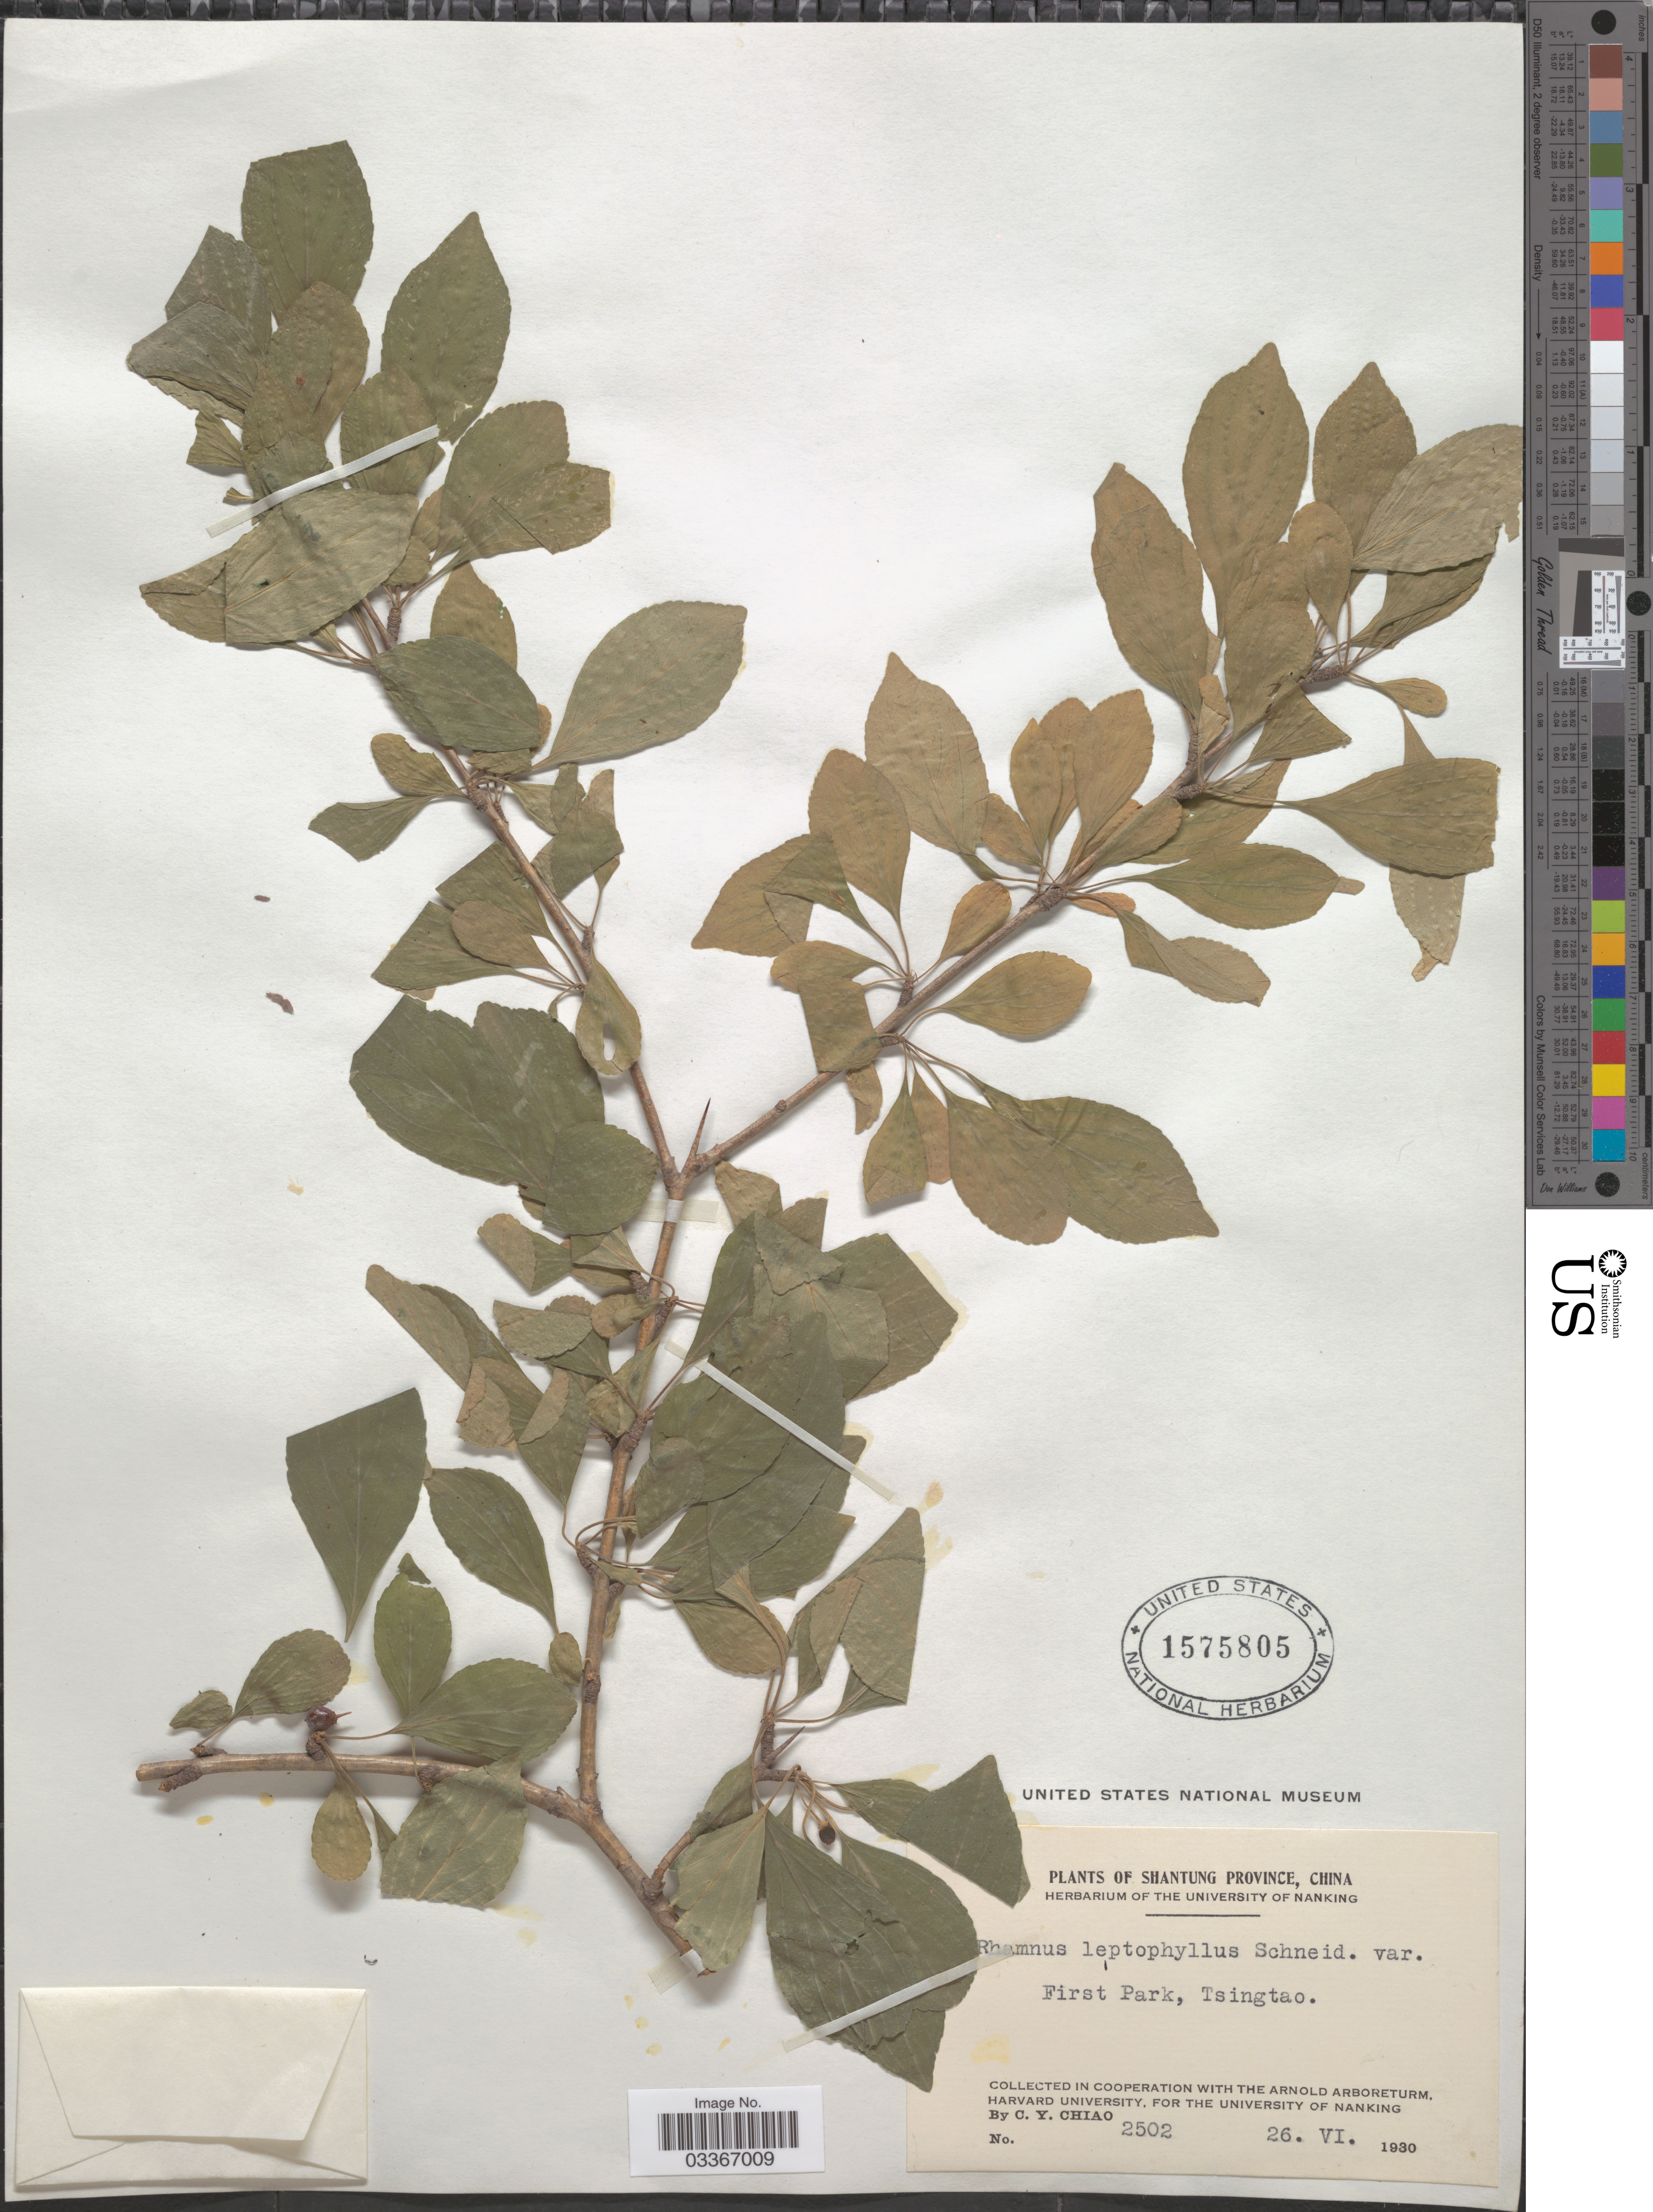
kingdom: Plantae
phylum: Tracheophyta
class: Magnoliopsida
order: Rosales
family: Rhamnaceae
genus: Rhamnus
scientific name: Rhamnus leptophylla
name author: C.K. Schneid.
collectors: C. Y. Chiao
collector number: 2502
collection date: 1930-06-26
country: China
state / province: Shandong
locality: Shantung Province. First Park, Tsingtao.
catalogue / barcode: US 1575805